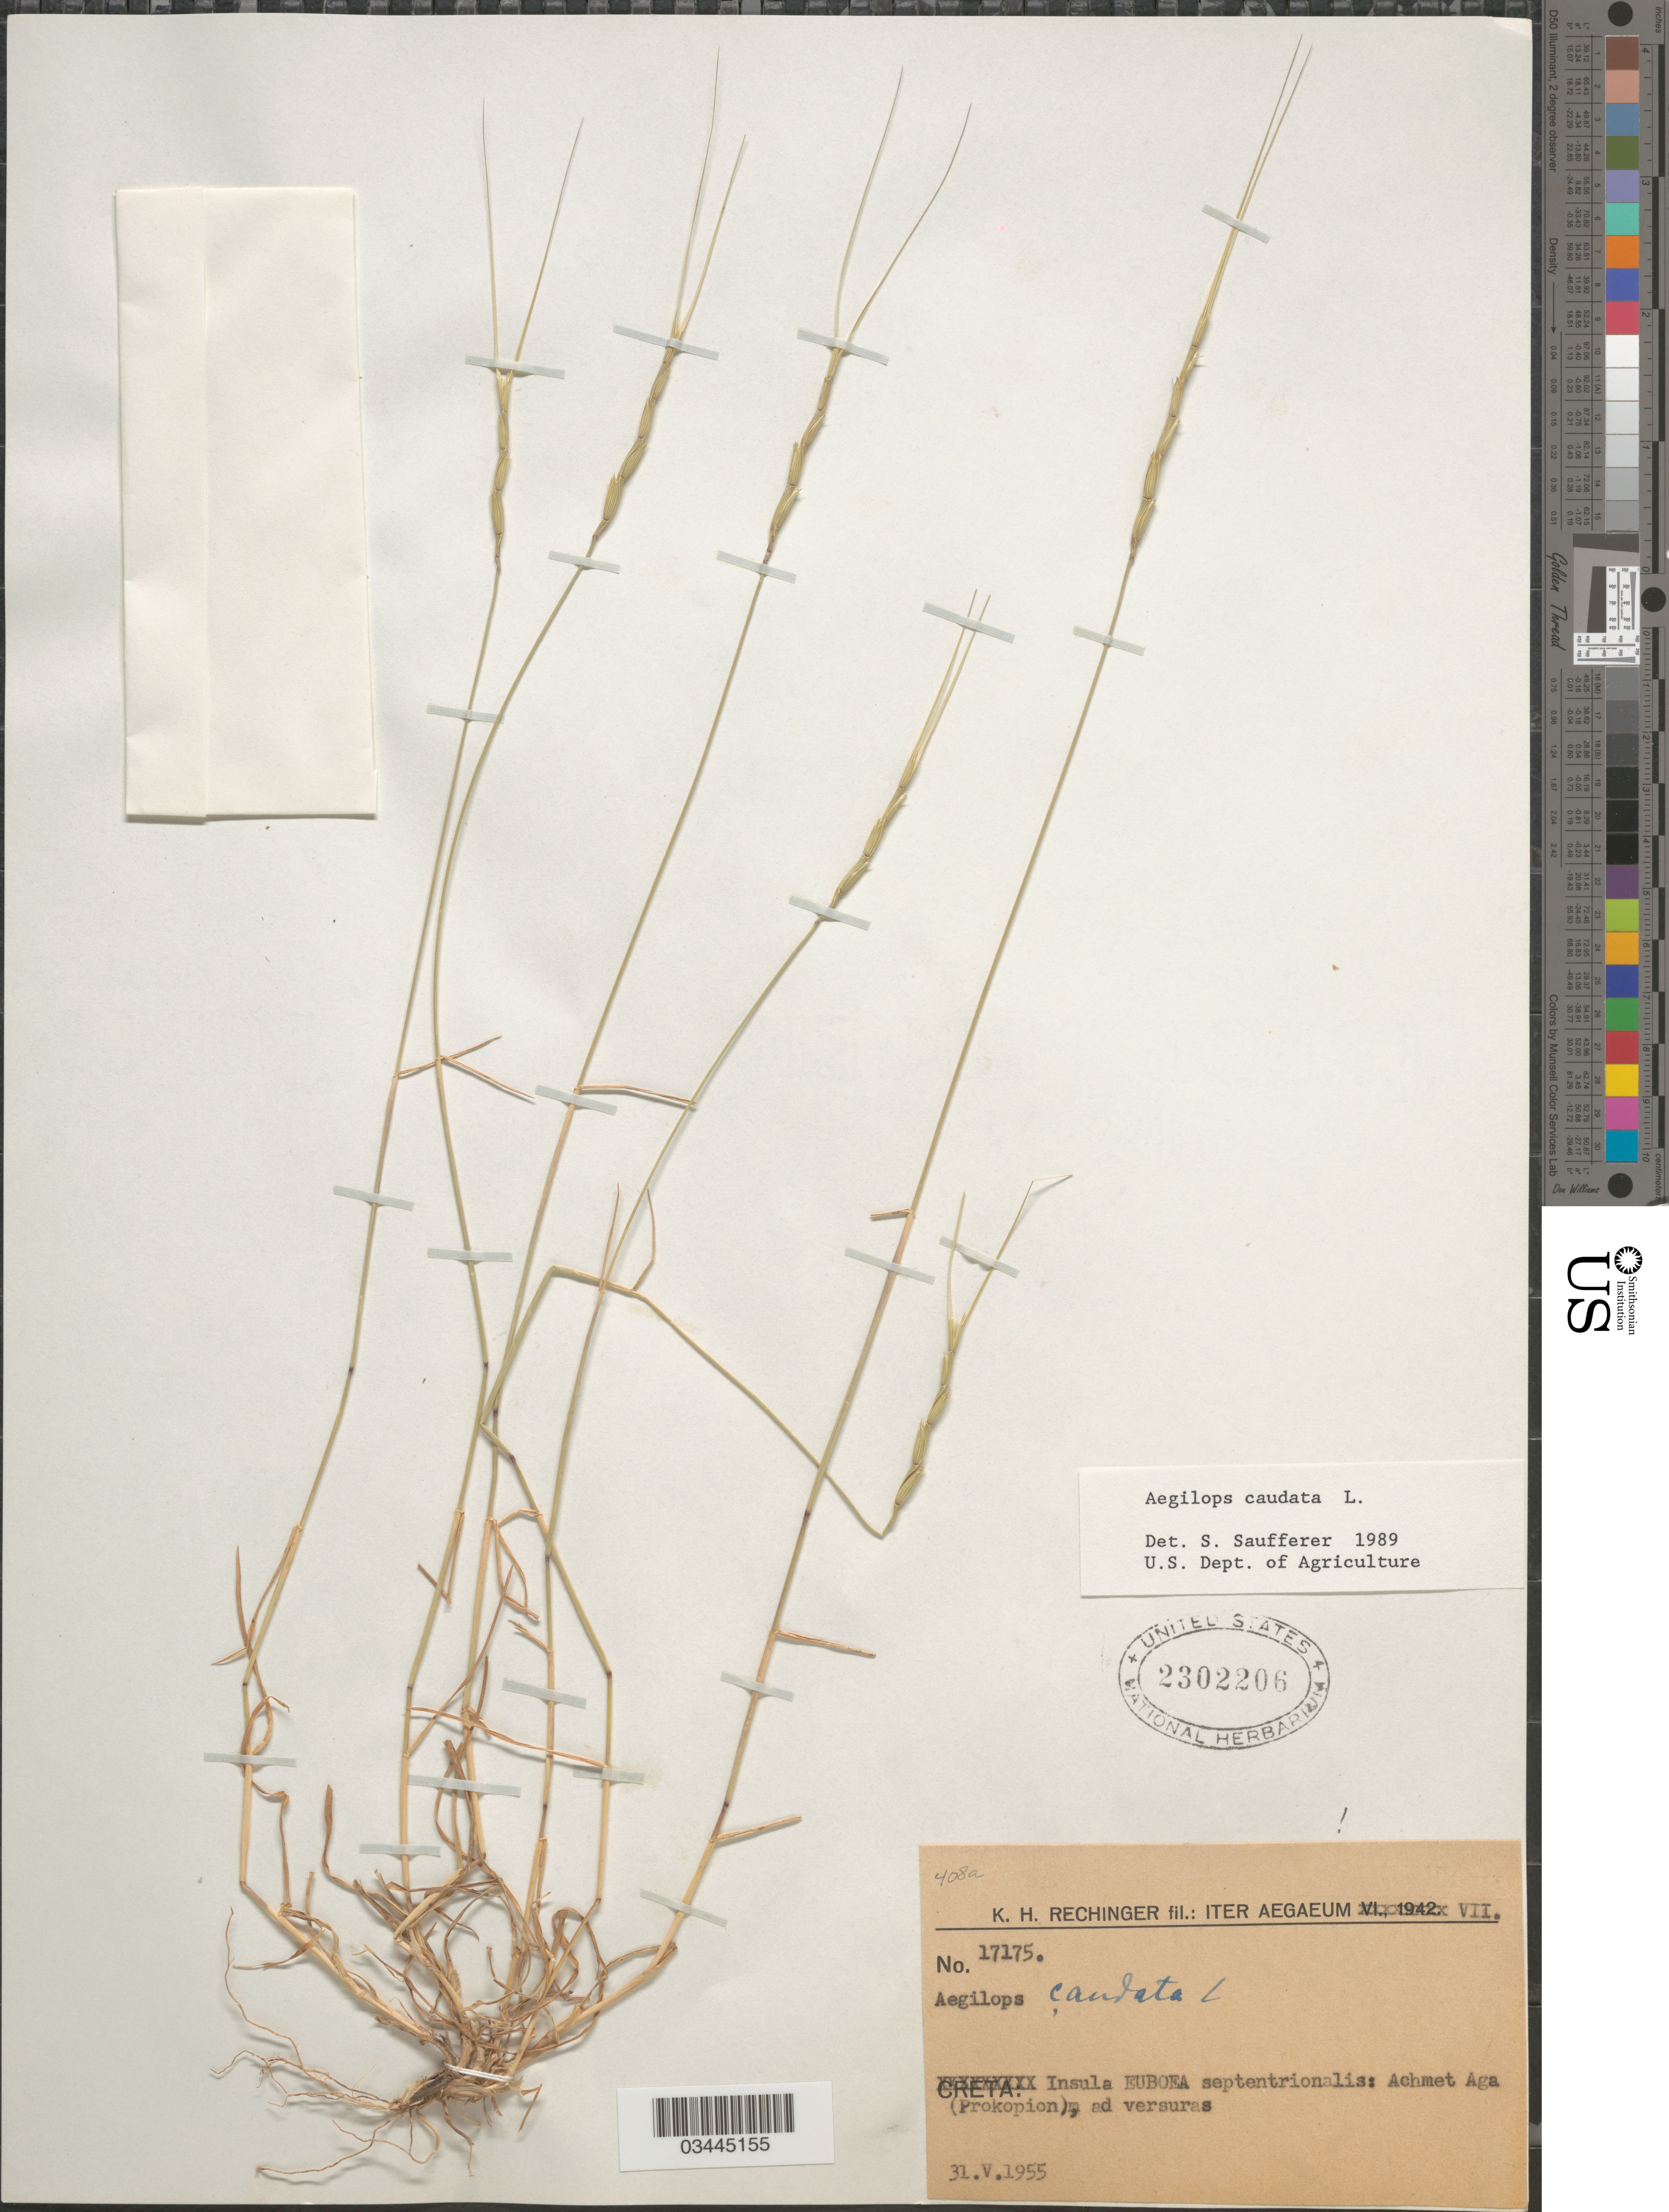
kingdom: Plantae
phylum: Tracheophyta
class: Liliopsida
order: Poales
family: Poaceae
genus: Aegilops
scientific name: Aegilops caudata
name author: L.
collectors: K. H. Rechinger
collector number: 17175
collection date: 1955-05-31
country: Greece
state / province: Crete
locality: Iter Aegaeum VII. Creta. Insula EUBOEA septentrionalis: Achmet Aga (Prokopion) ad versuras.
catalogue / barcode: US 2302206